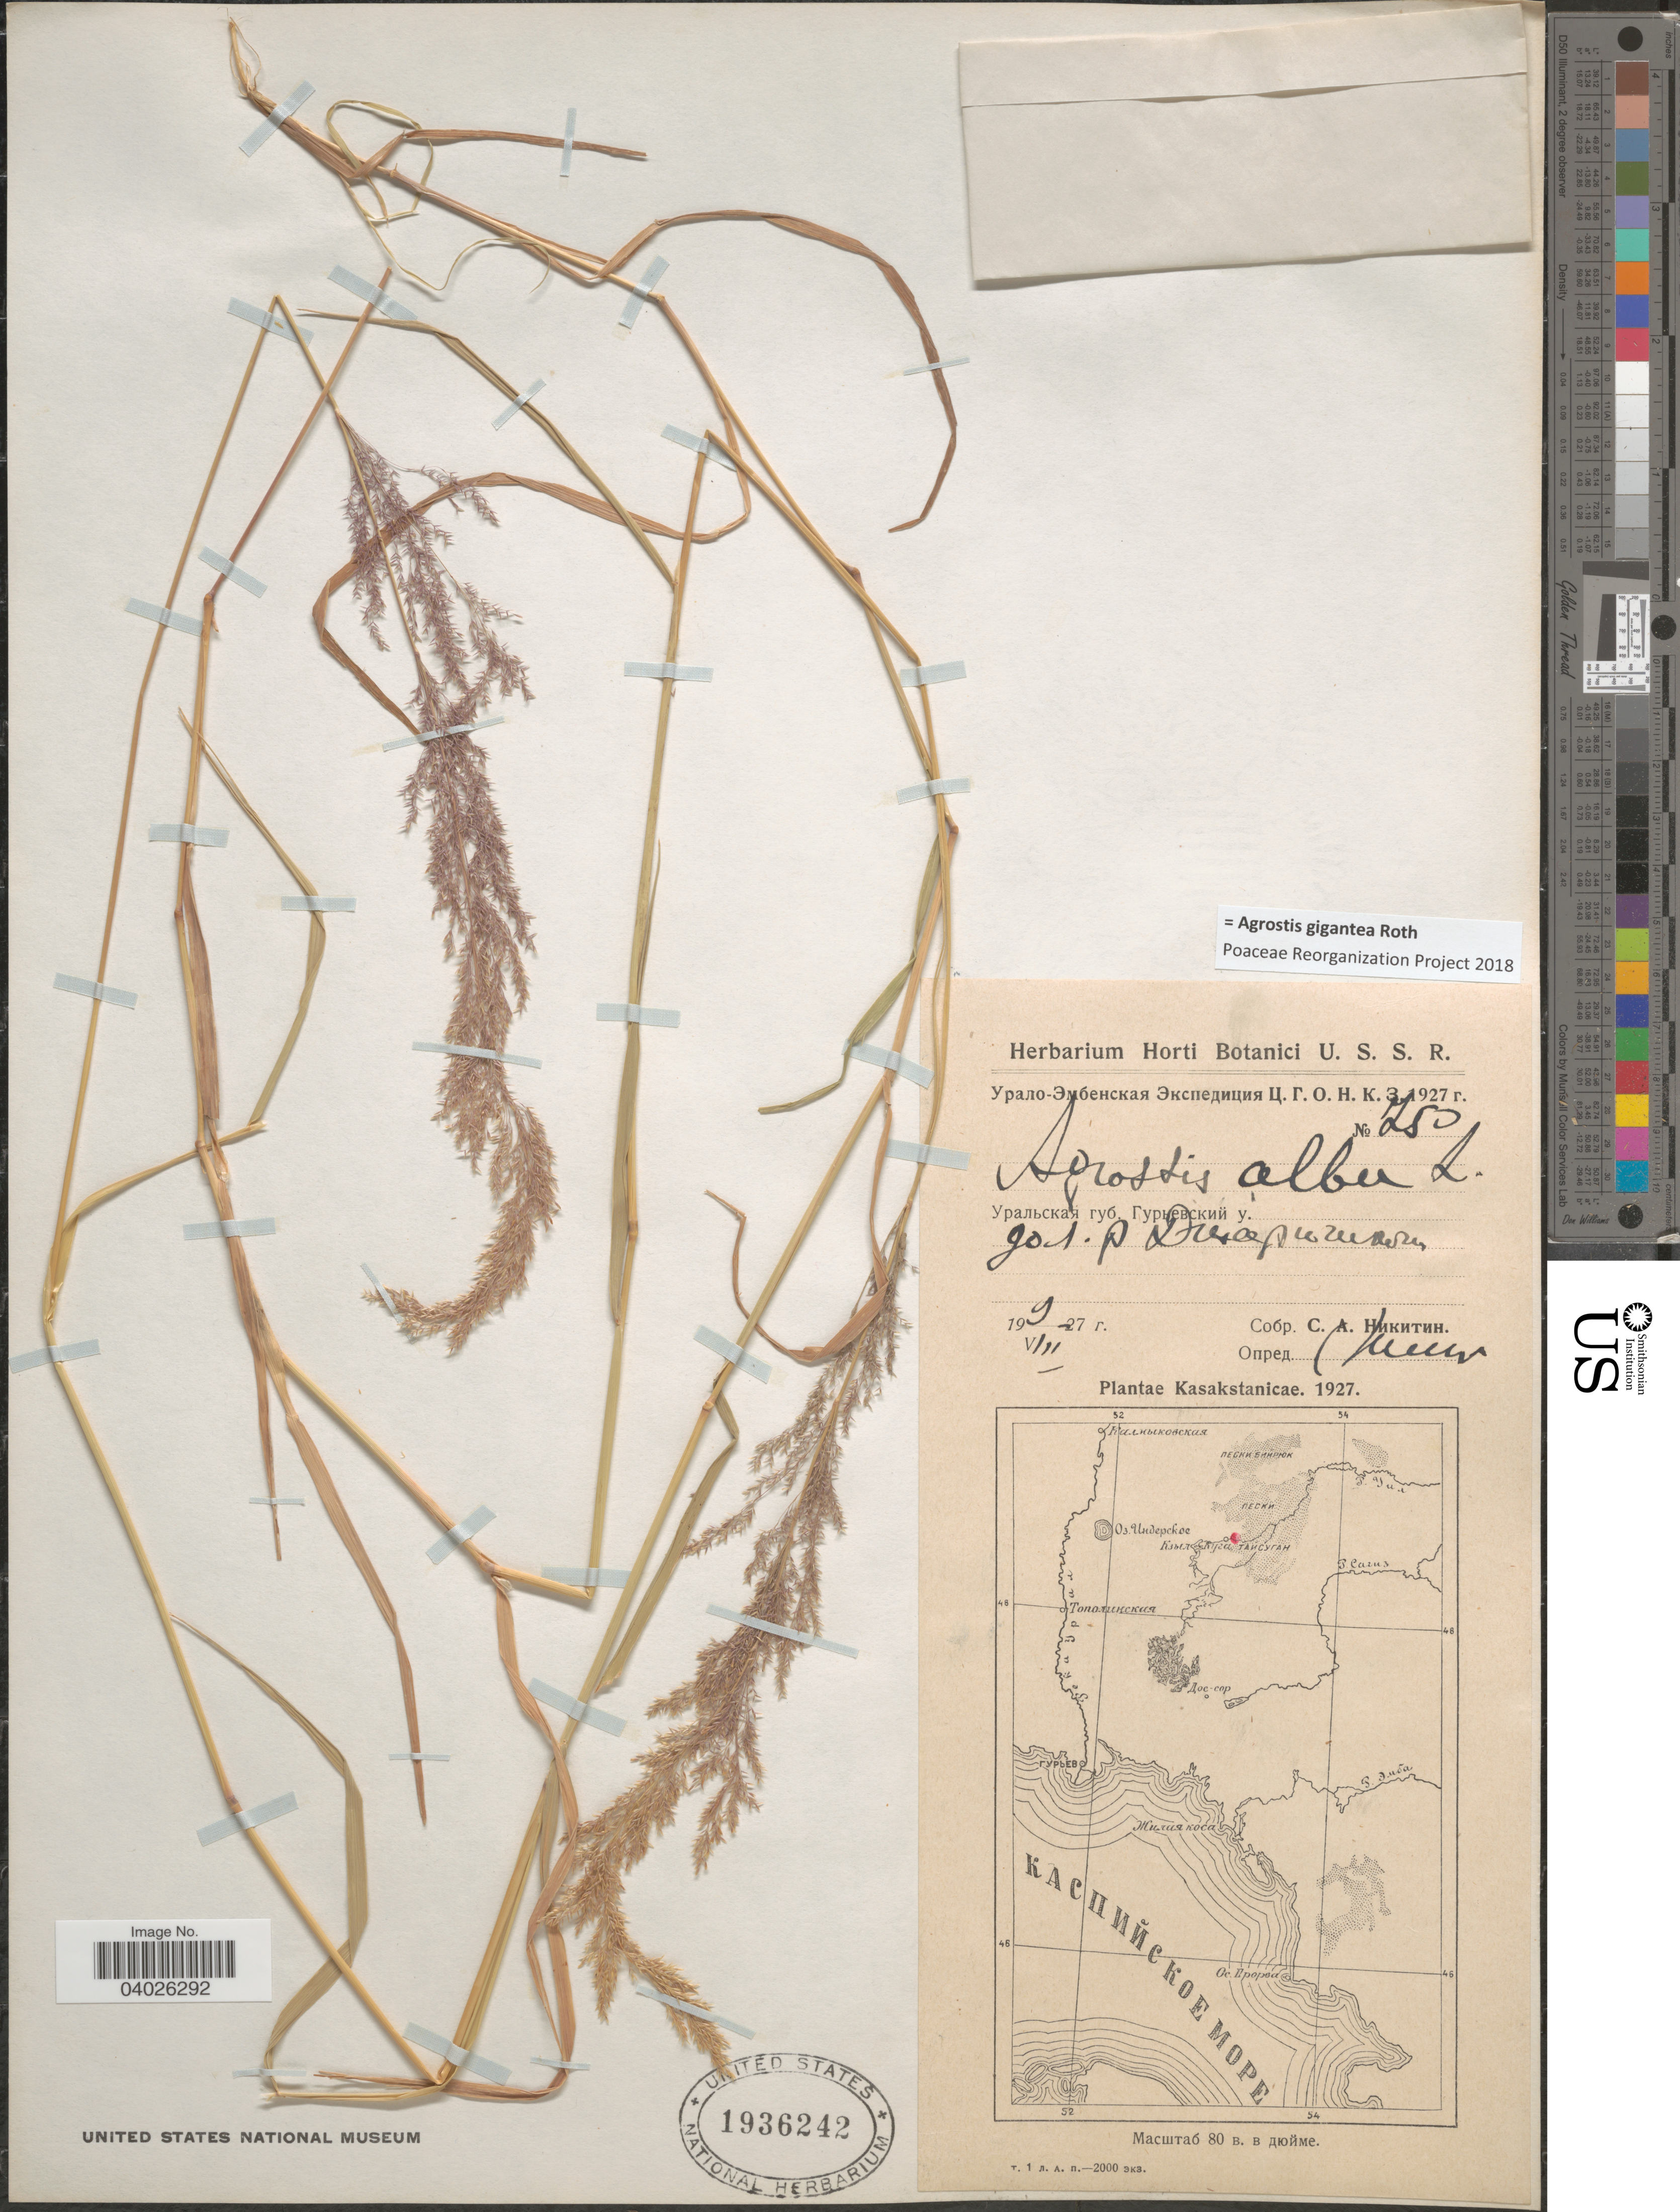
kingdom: Plantae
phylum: Tracheophyta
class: Liliopsida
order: Poales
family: Poaceae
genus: Agrostis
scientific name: Agrostis gigantea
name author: Roth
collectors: S. A. Nikitin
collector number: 750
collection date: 1927-08-09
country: Kazakhstan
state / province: West Kazakhstan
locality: Kasakstanicae.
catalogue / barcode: US 1936242